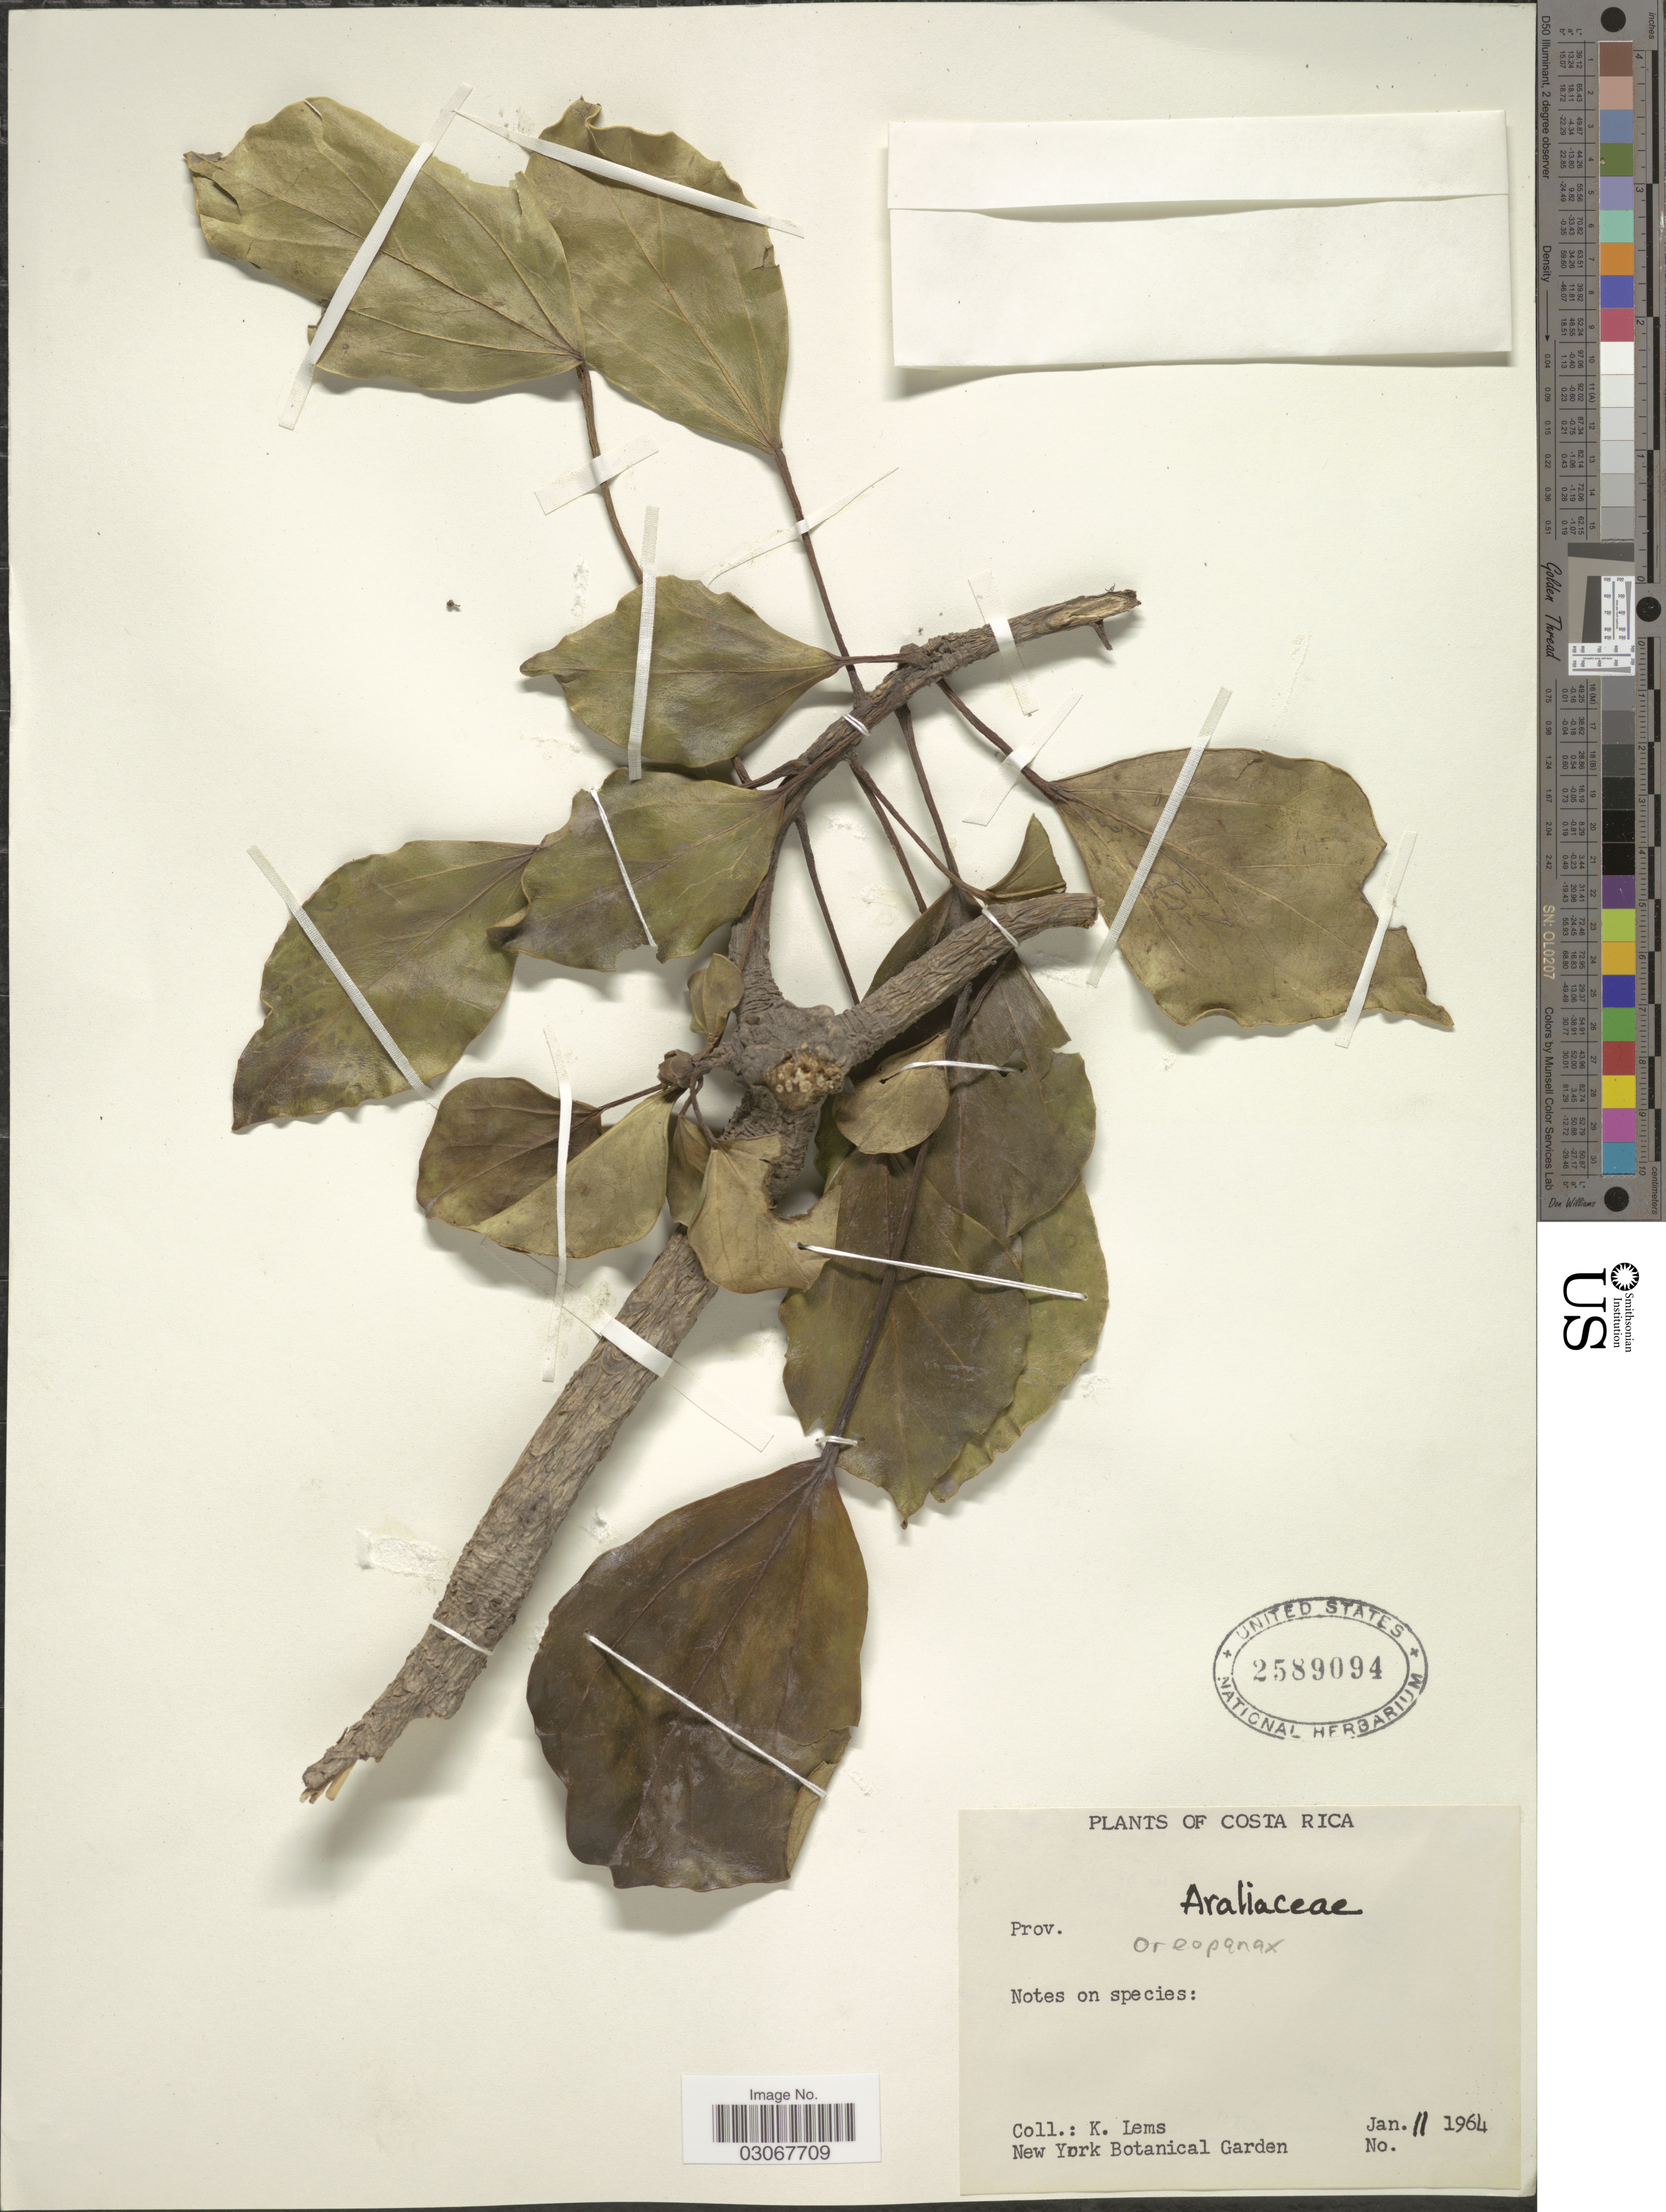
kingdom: Plantae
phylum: Tracheophyta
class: Magnoliopsida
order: Apiales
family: Araliaceae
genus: Oreopanax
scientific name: Oreopanax sp.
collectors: K. Lems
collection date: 1964-01-11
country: Costa Rica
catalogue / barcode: US 2589094